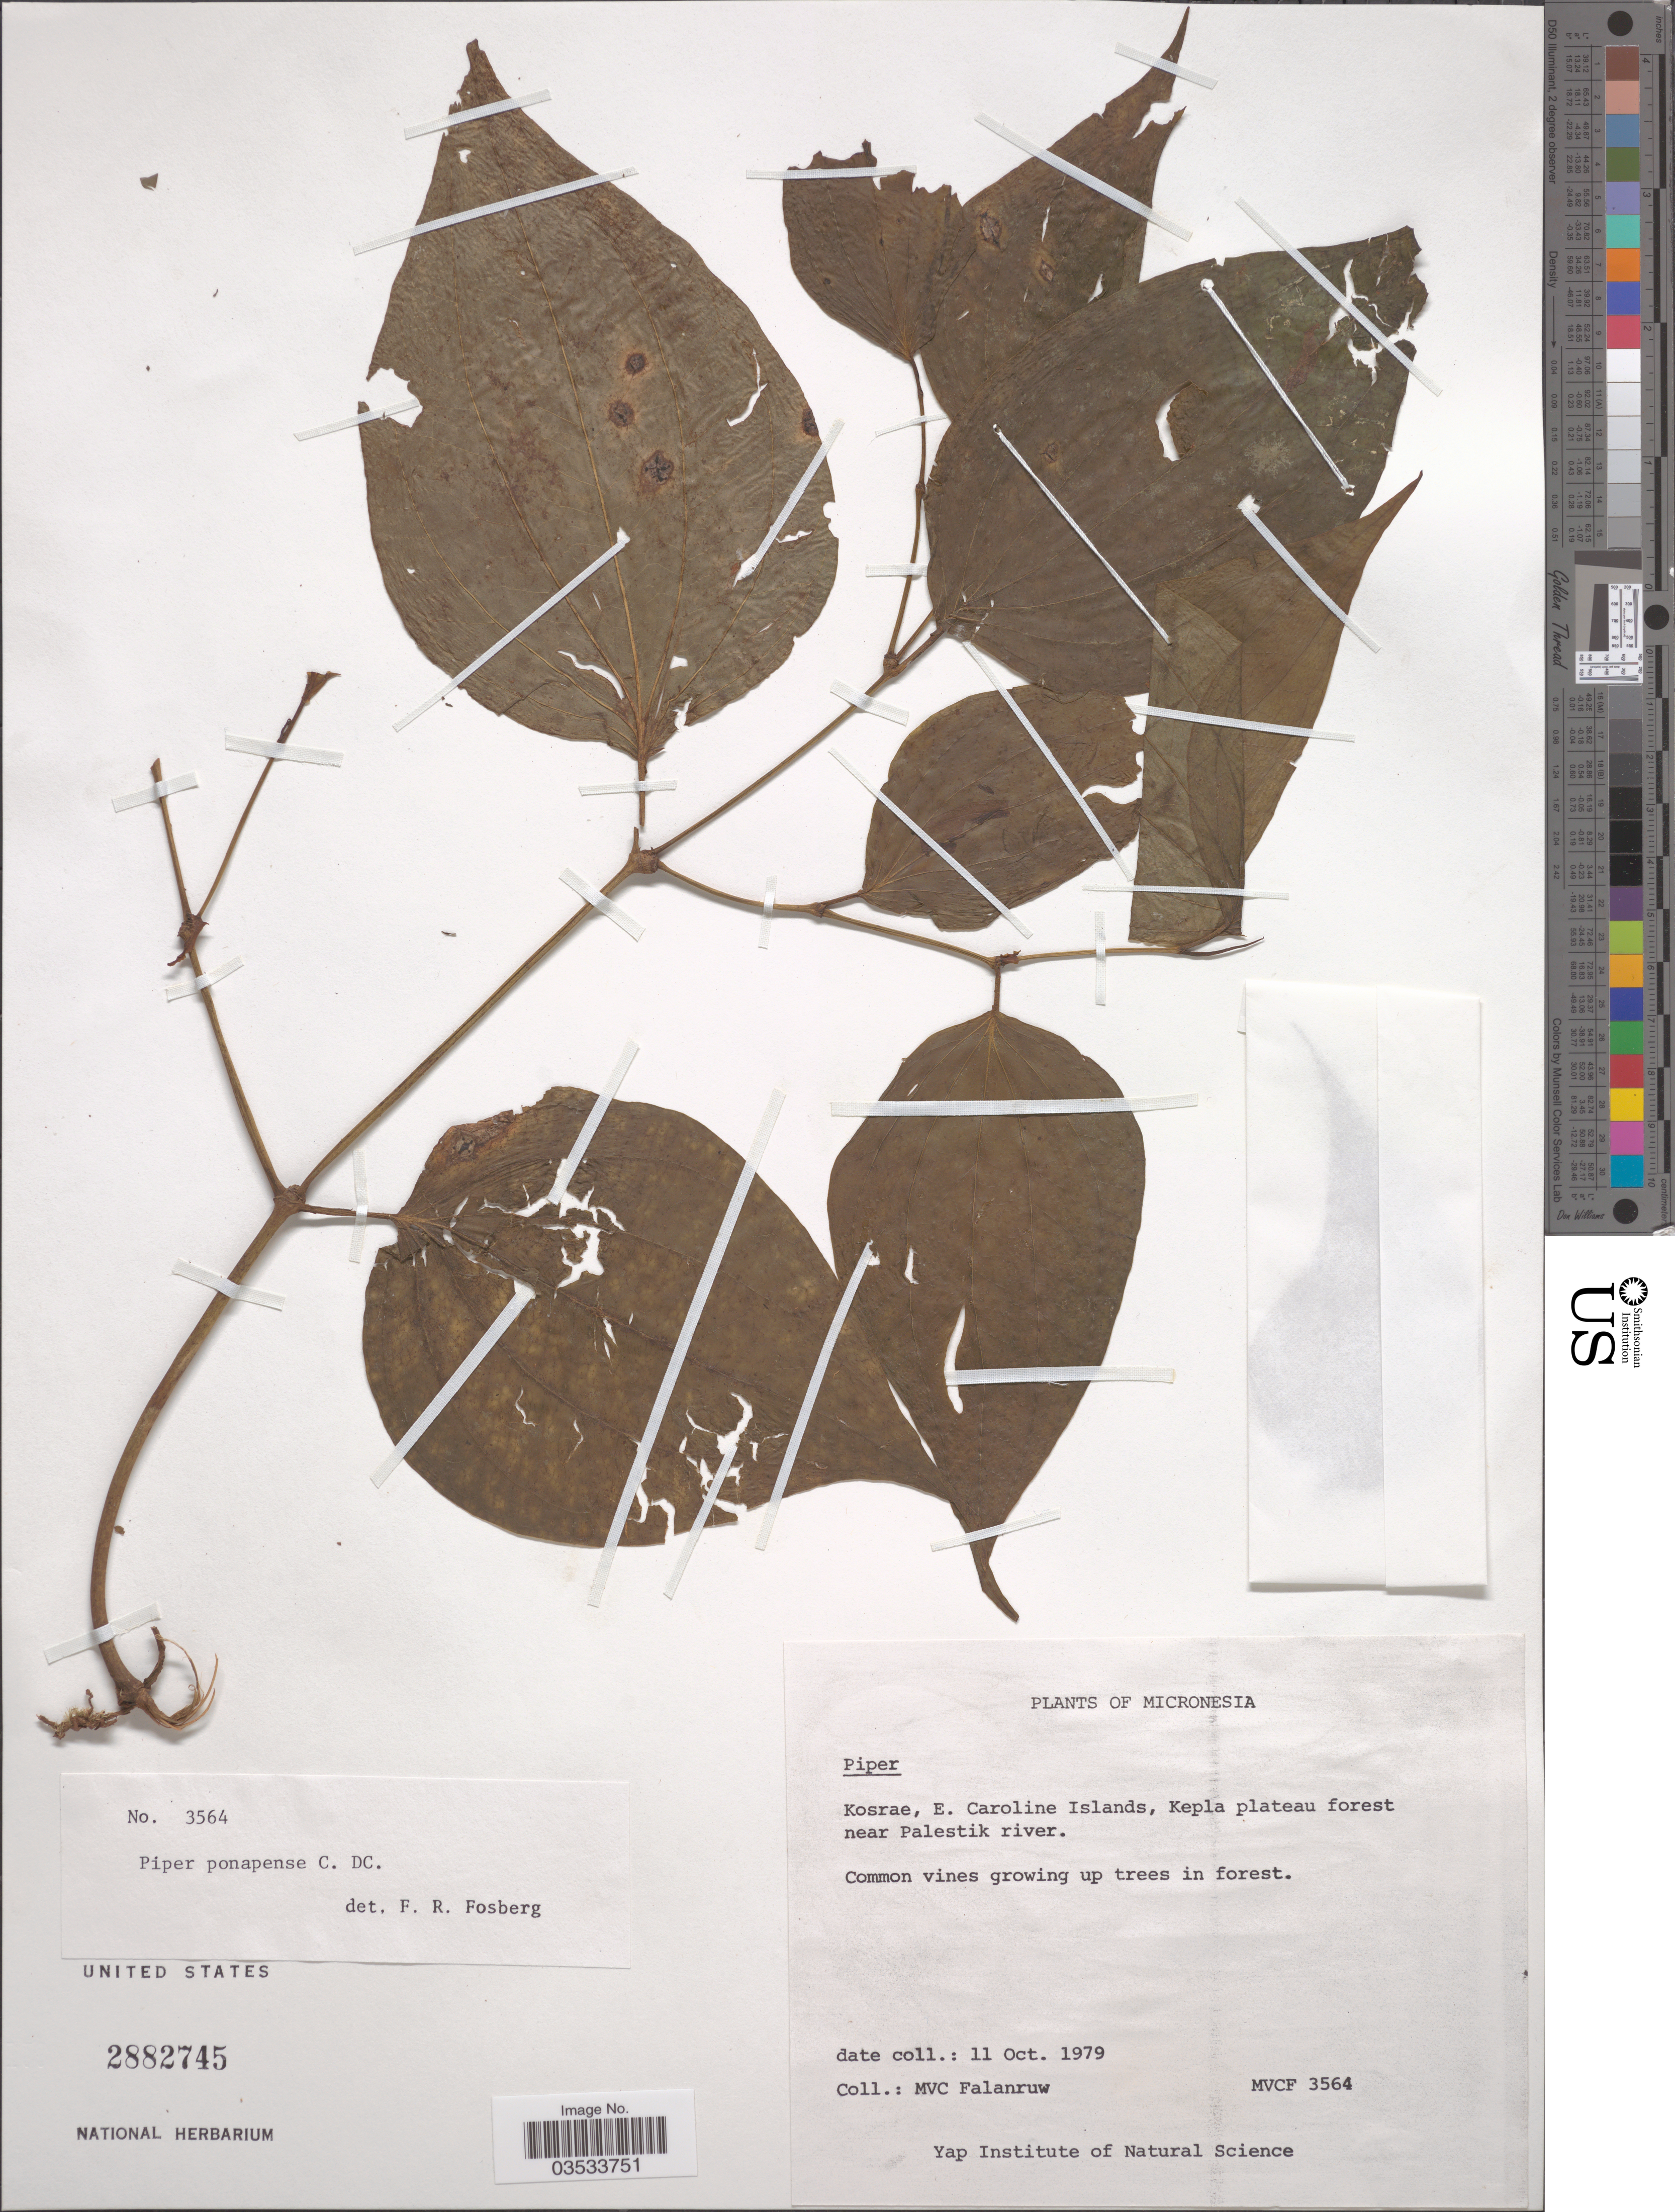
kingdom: Plantae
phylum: Tracheophyta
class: Magnoliopsida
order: Piperales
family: Piperaceae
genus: Piper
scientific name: Piper ponapense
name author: C. DC.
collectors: M. V. Falanruw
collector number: MVCF3564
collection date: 1979-10-11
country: Micronesia, Federated States of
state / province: Kosrae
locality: Micronesia. E. Caroline Islands, Kepla plateau forest near Palestik river.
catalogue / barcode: US 2882745